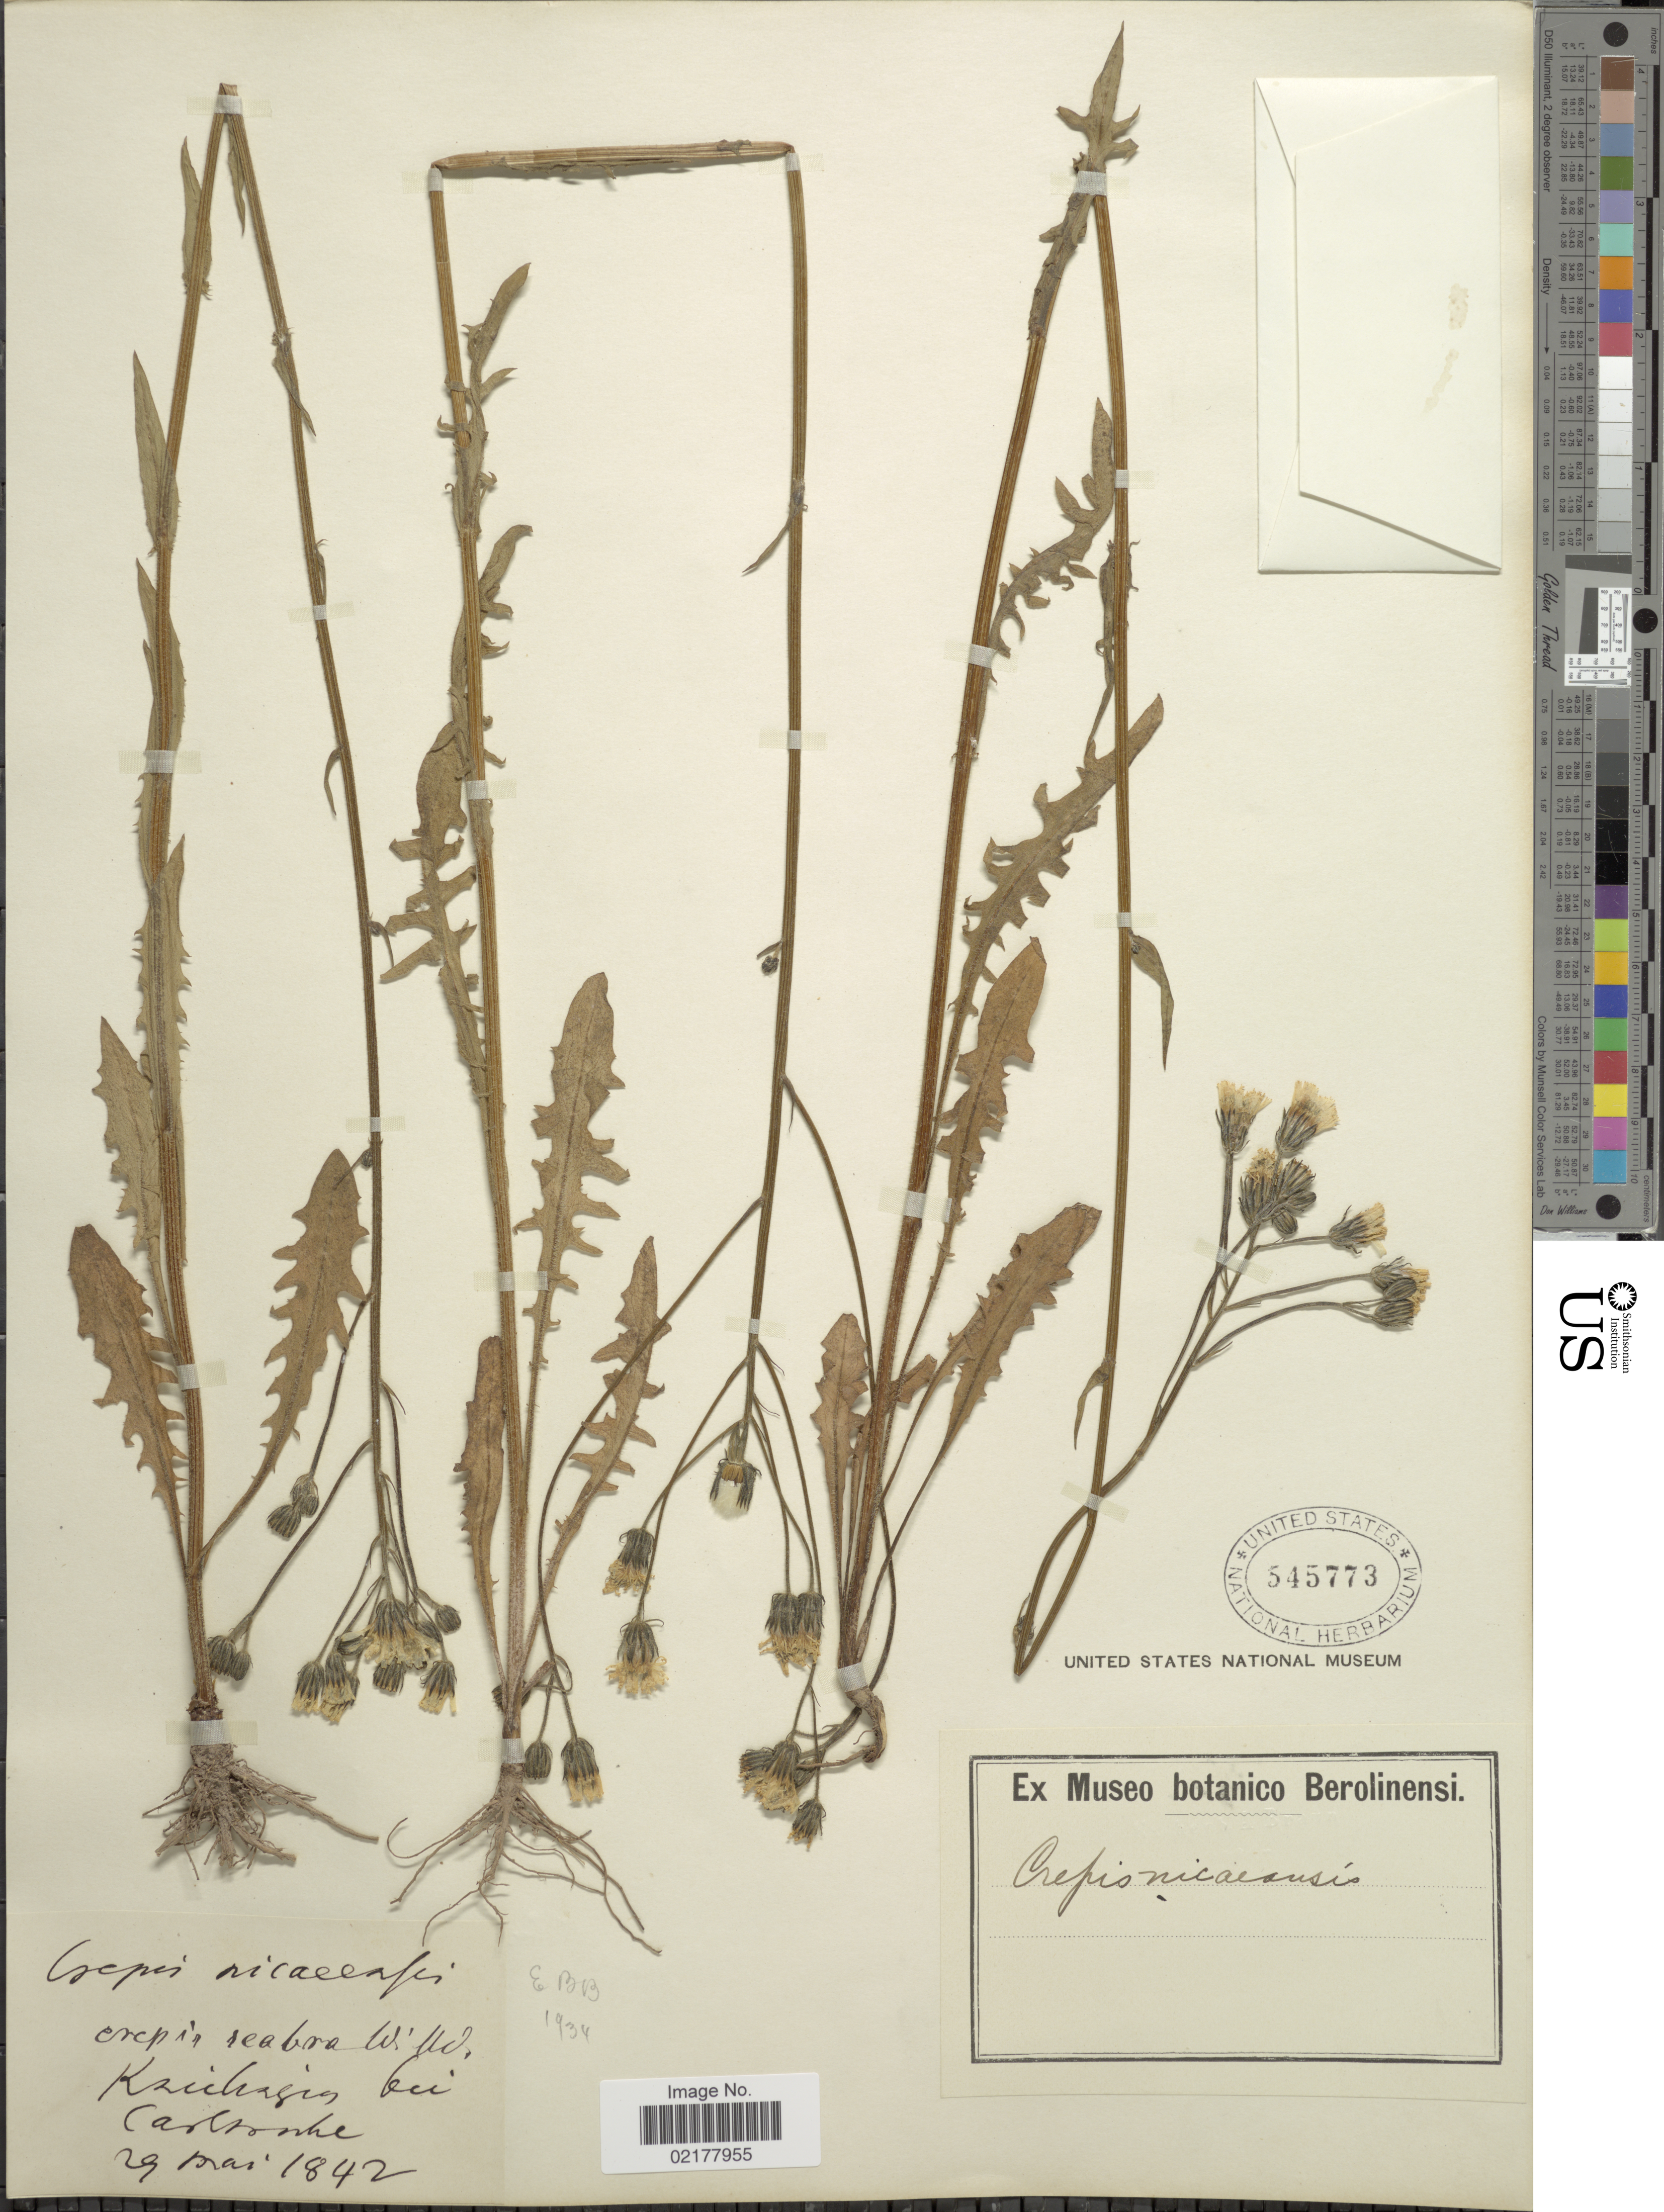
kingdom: Plantae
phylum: Tracheophyta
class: Magnoliopsida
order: Asterales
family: Asteraceae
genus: Crepis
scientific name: Crepis nicaeensis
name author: Balb.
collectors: ex Museo Botanico Berolinensi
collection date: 1842-05-29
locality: Kzielingin bei Carlsborke [interpreted]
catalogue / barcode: US 545773